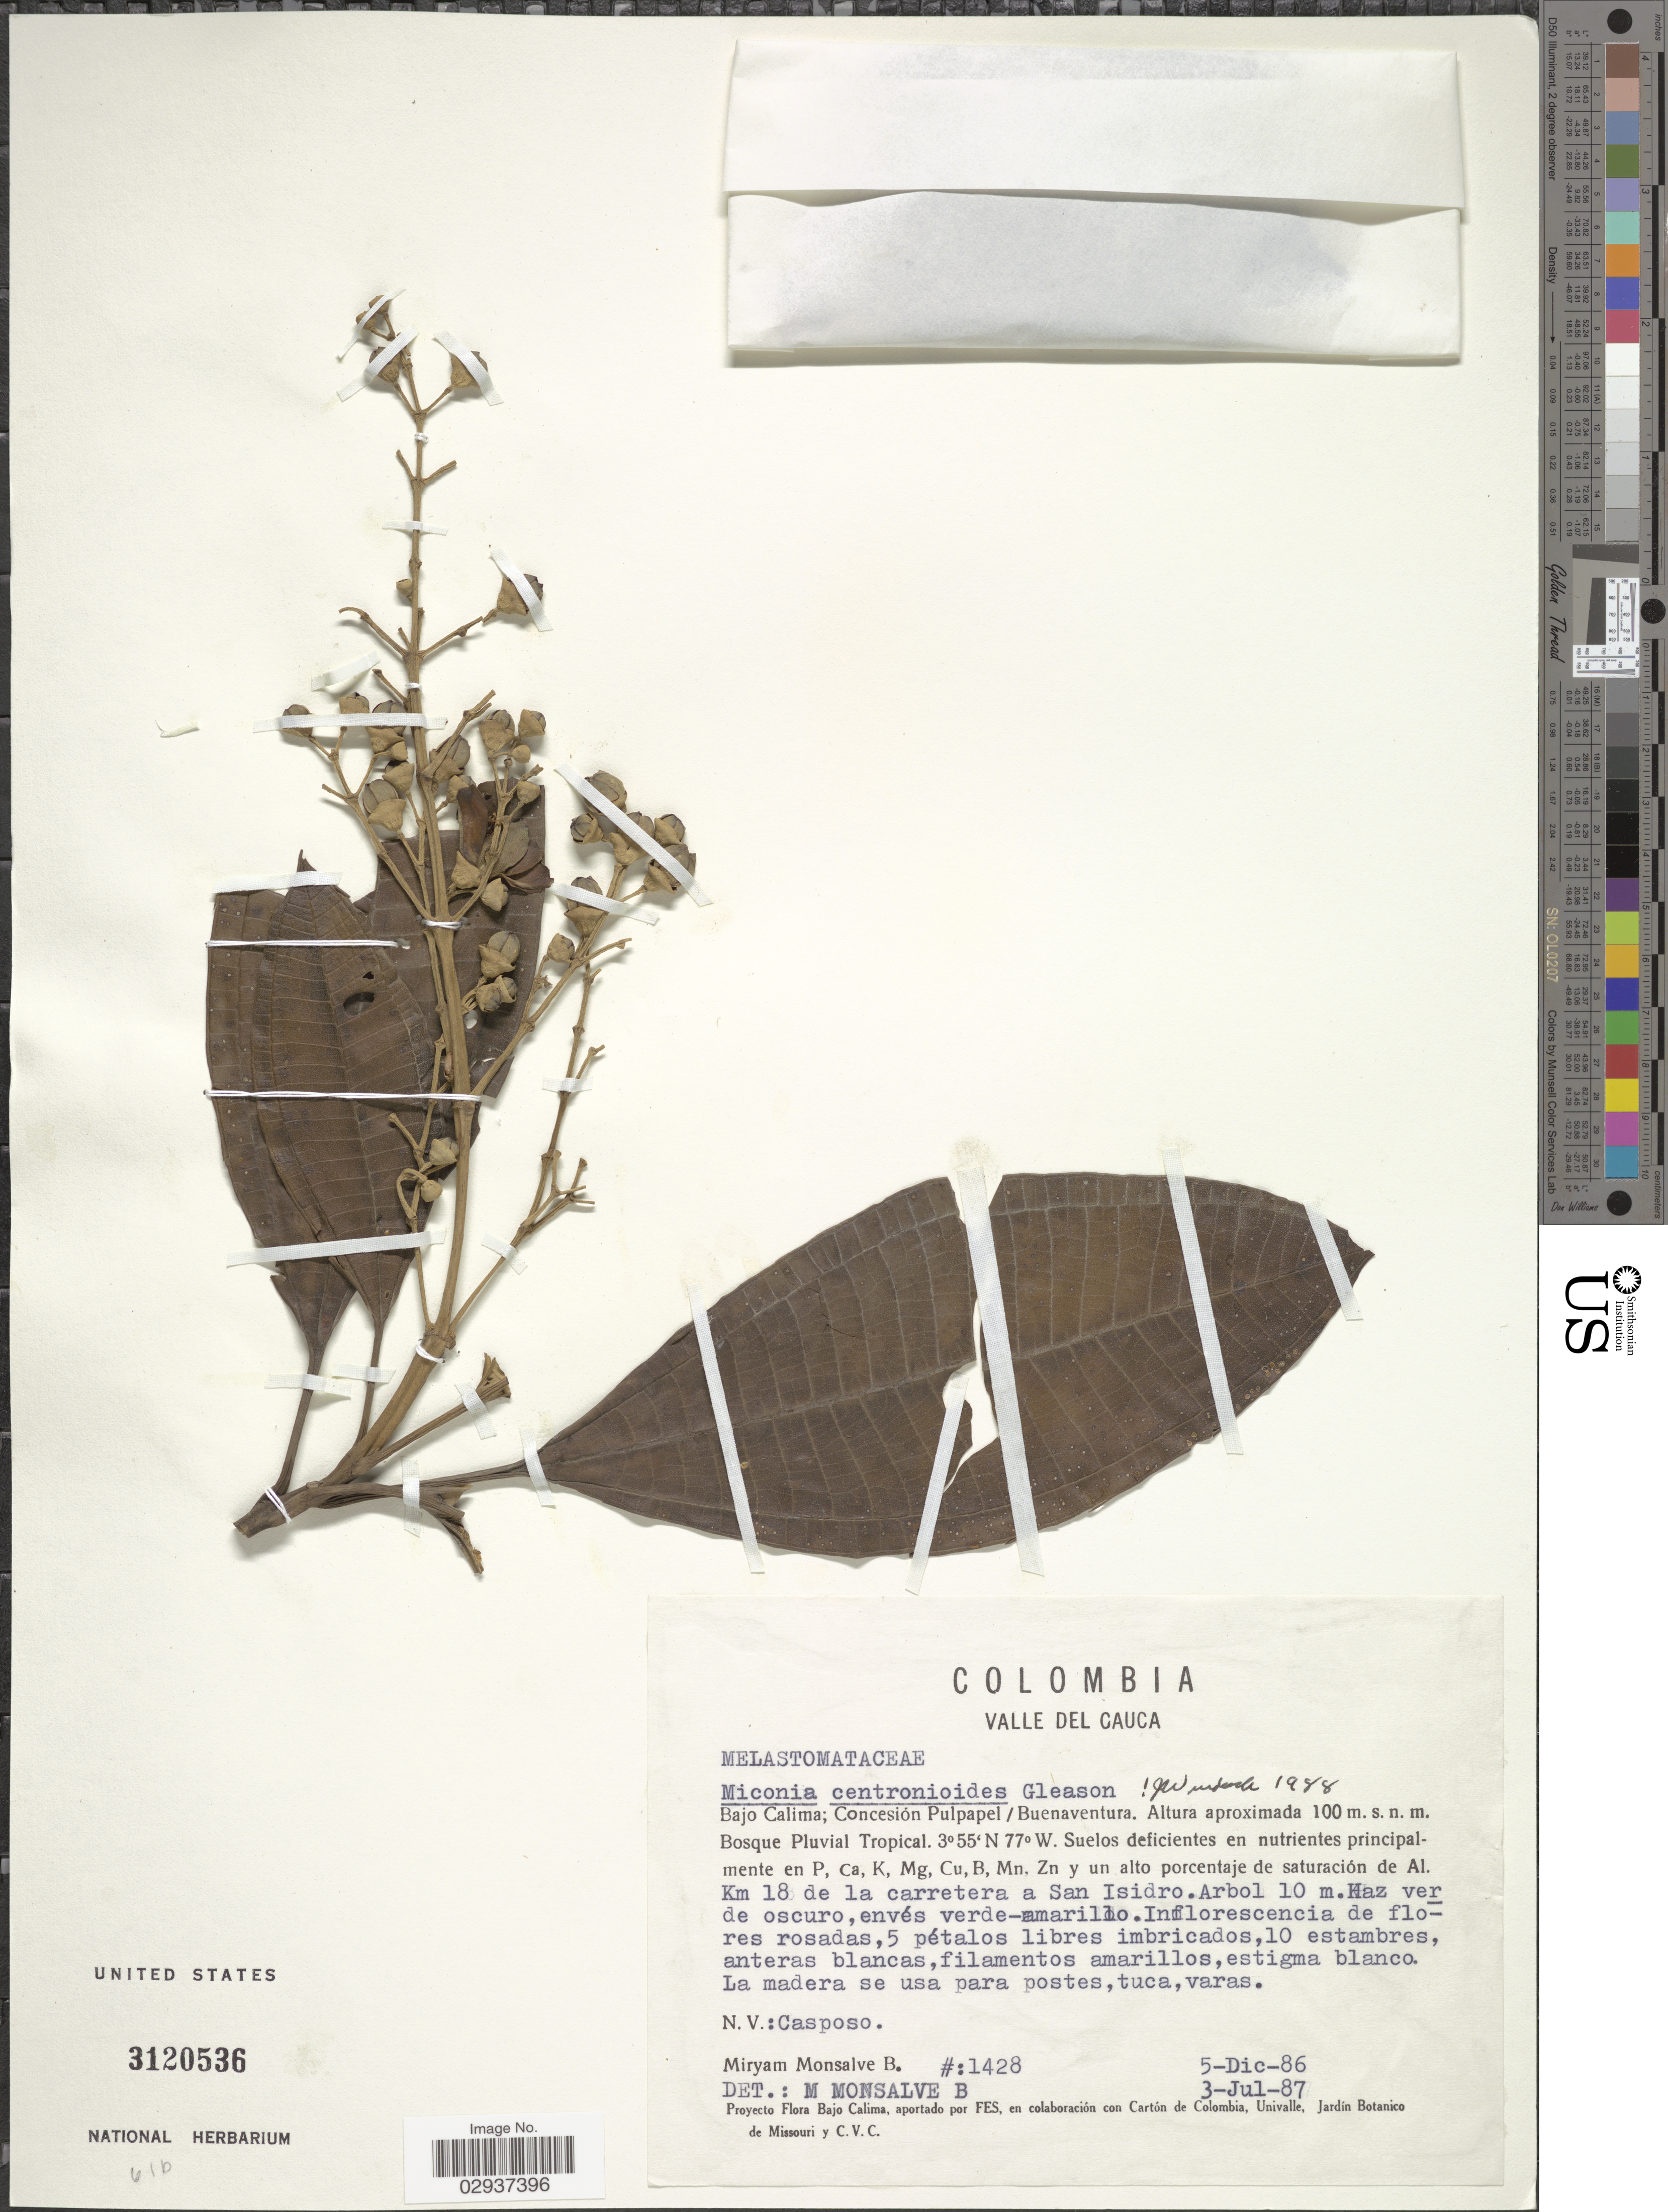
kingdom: Plantae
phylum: Tracheophyta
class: Magnoliopsida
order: Myrtales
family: Melastomataceae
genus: Miconia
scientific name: Miconia centronioides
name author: Gleason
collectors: M. Monsalve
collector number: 1428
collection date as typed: Transcribed d/m/y: 5/12/86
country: Colombia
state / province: Valle del Cauca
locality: Bajo Calima; Concesión Pulpapel / Buenaventura. Km 18 de la carretera a San Isidro.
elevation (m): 100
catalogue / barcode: US 3120536